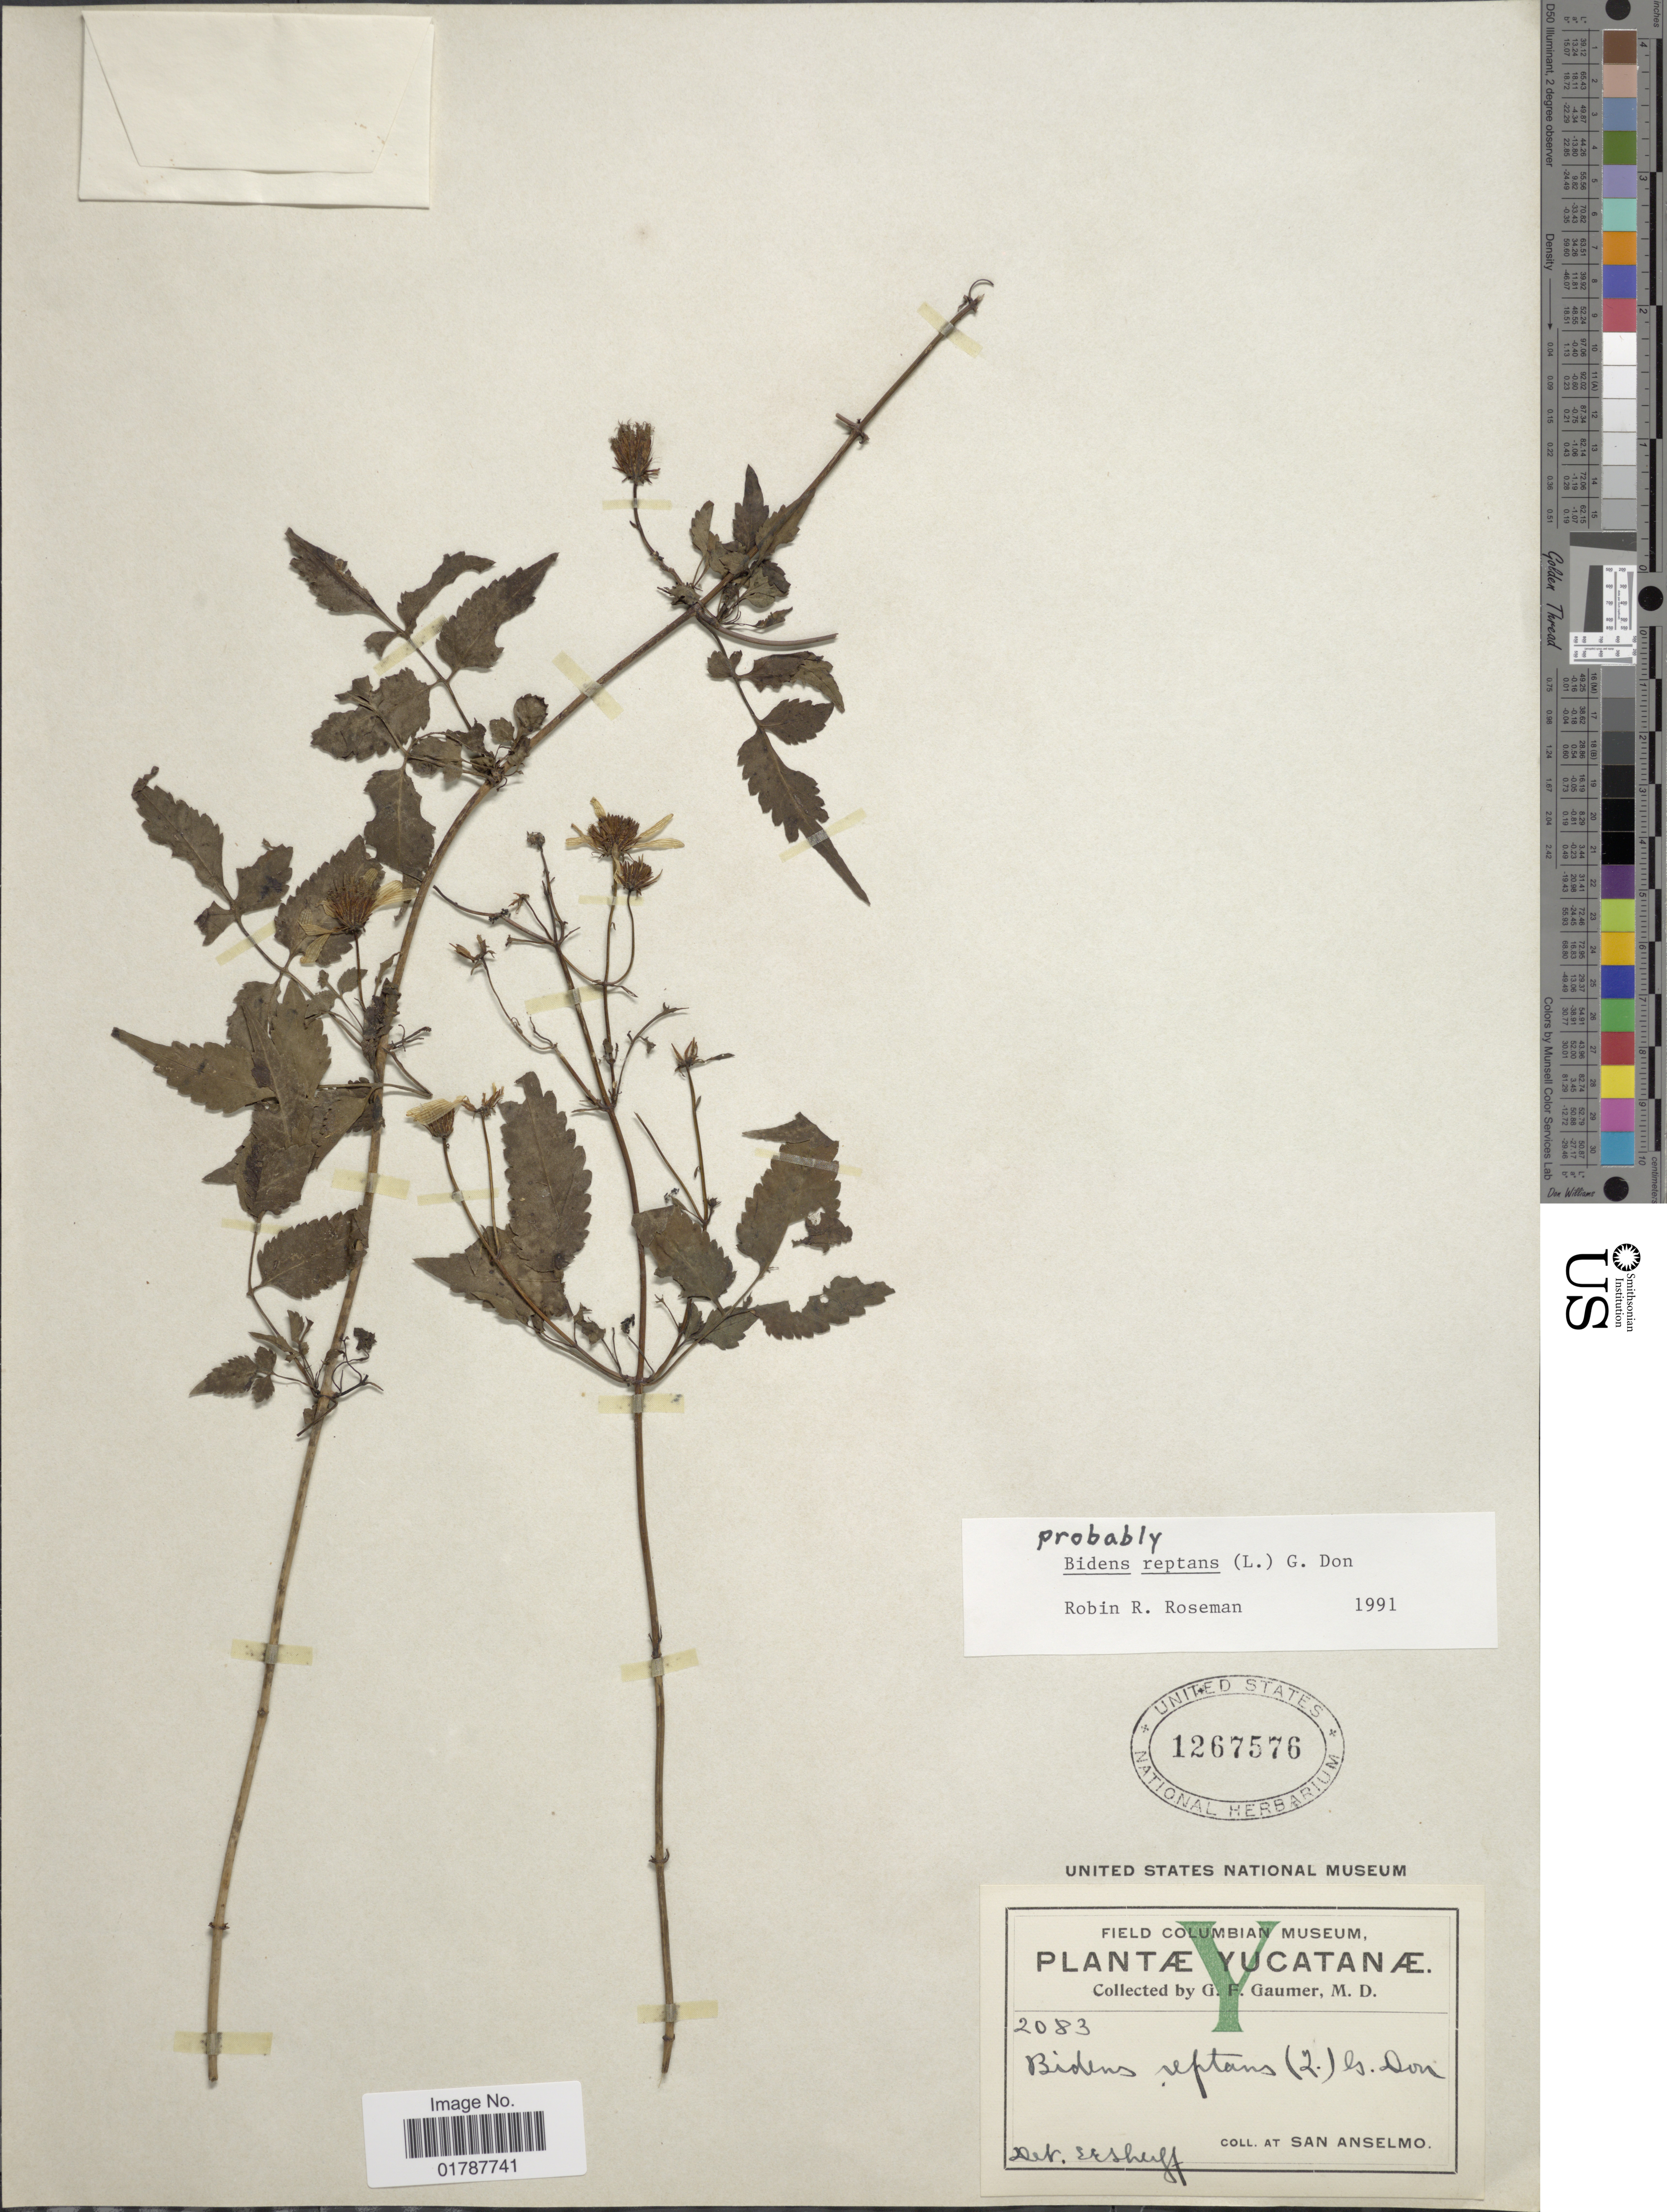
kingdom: Plantae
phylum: Tracheophyta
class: Magnoliopsida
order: Asterales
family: Asteraceae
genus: Bidens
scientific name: Bidens reptans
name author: (L.) G. Don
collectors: G. F. Gaumer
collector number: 2083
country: Mexico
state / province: Yucatán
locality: At San Anselmo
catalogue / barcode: US 1267576